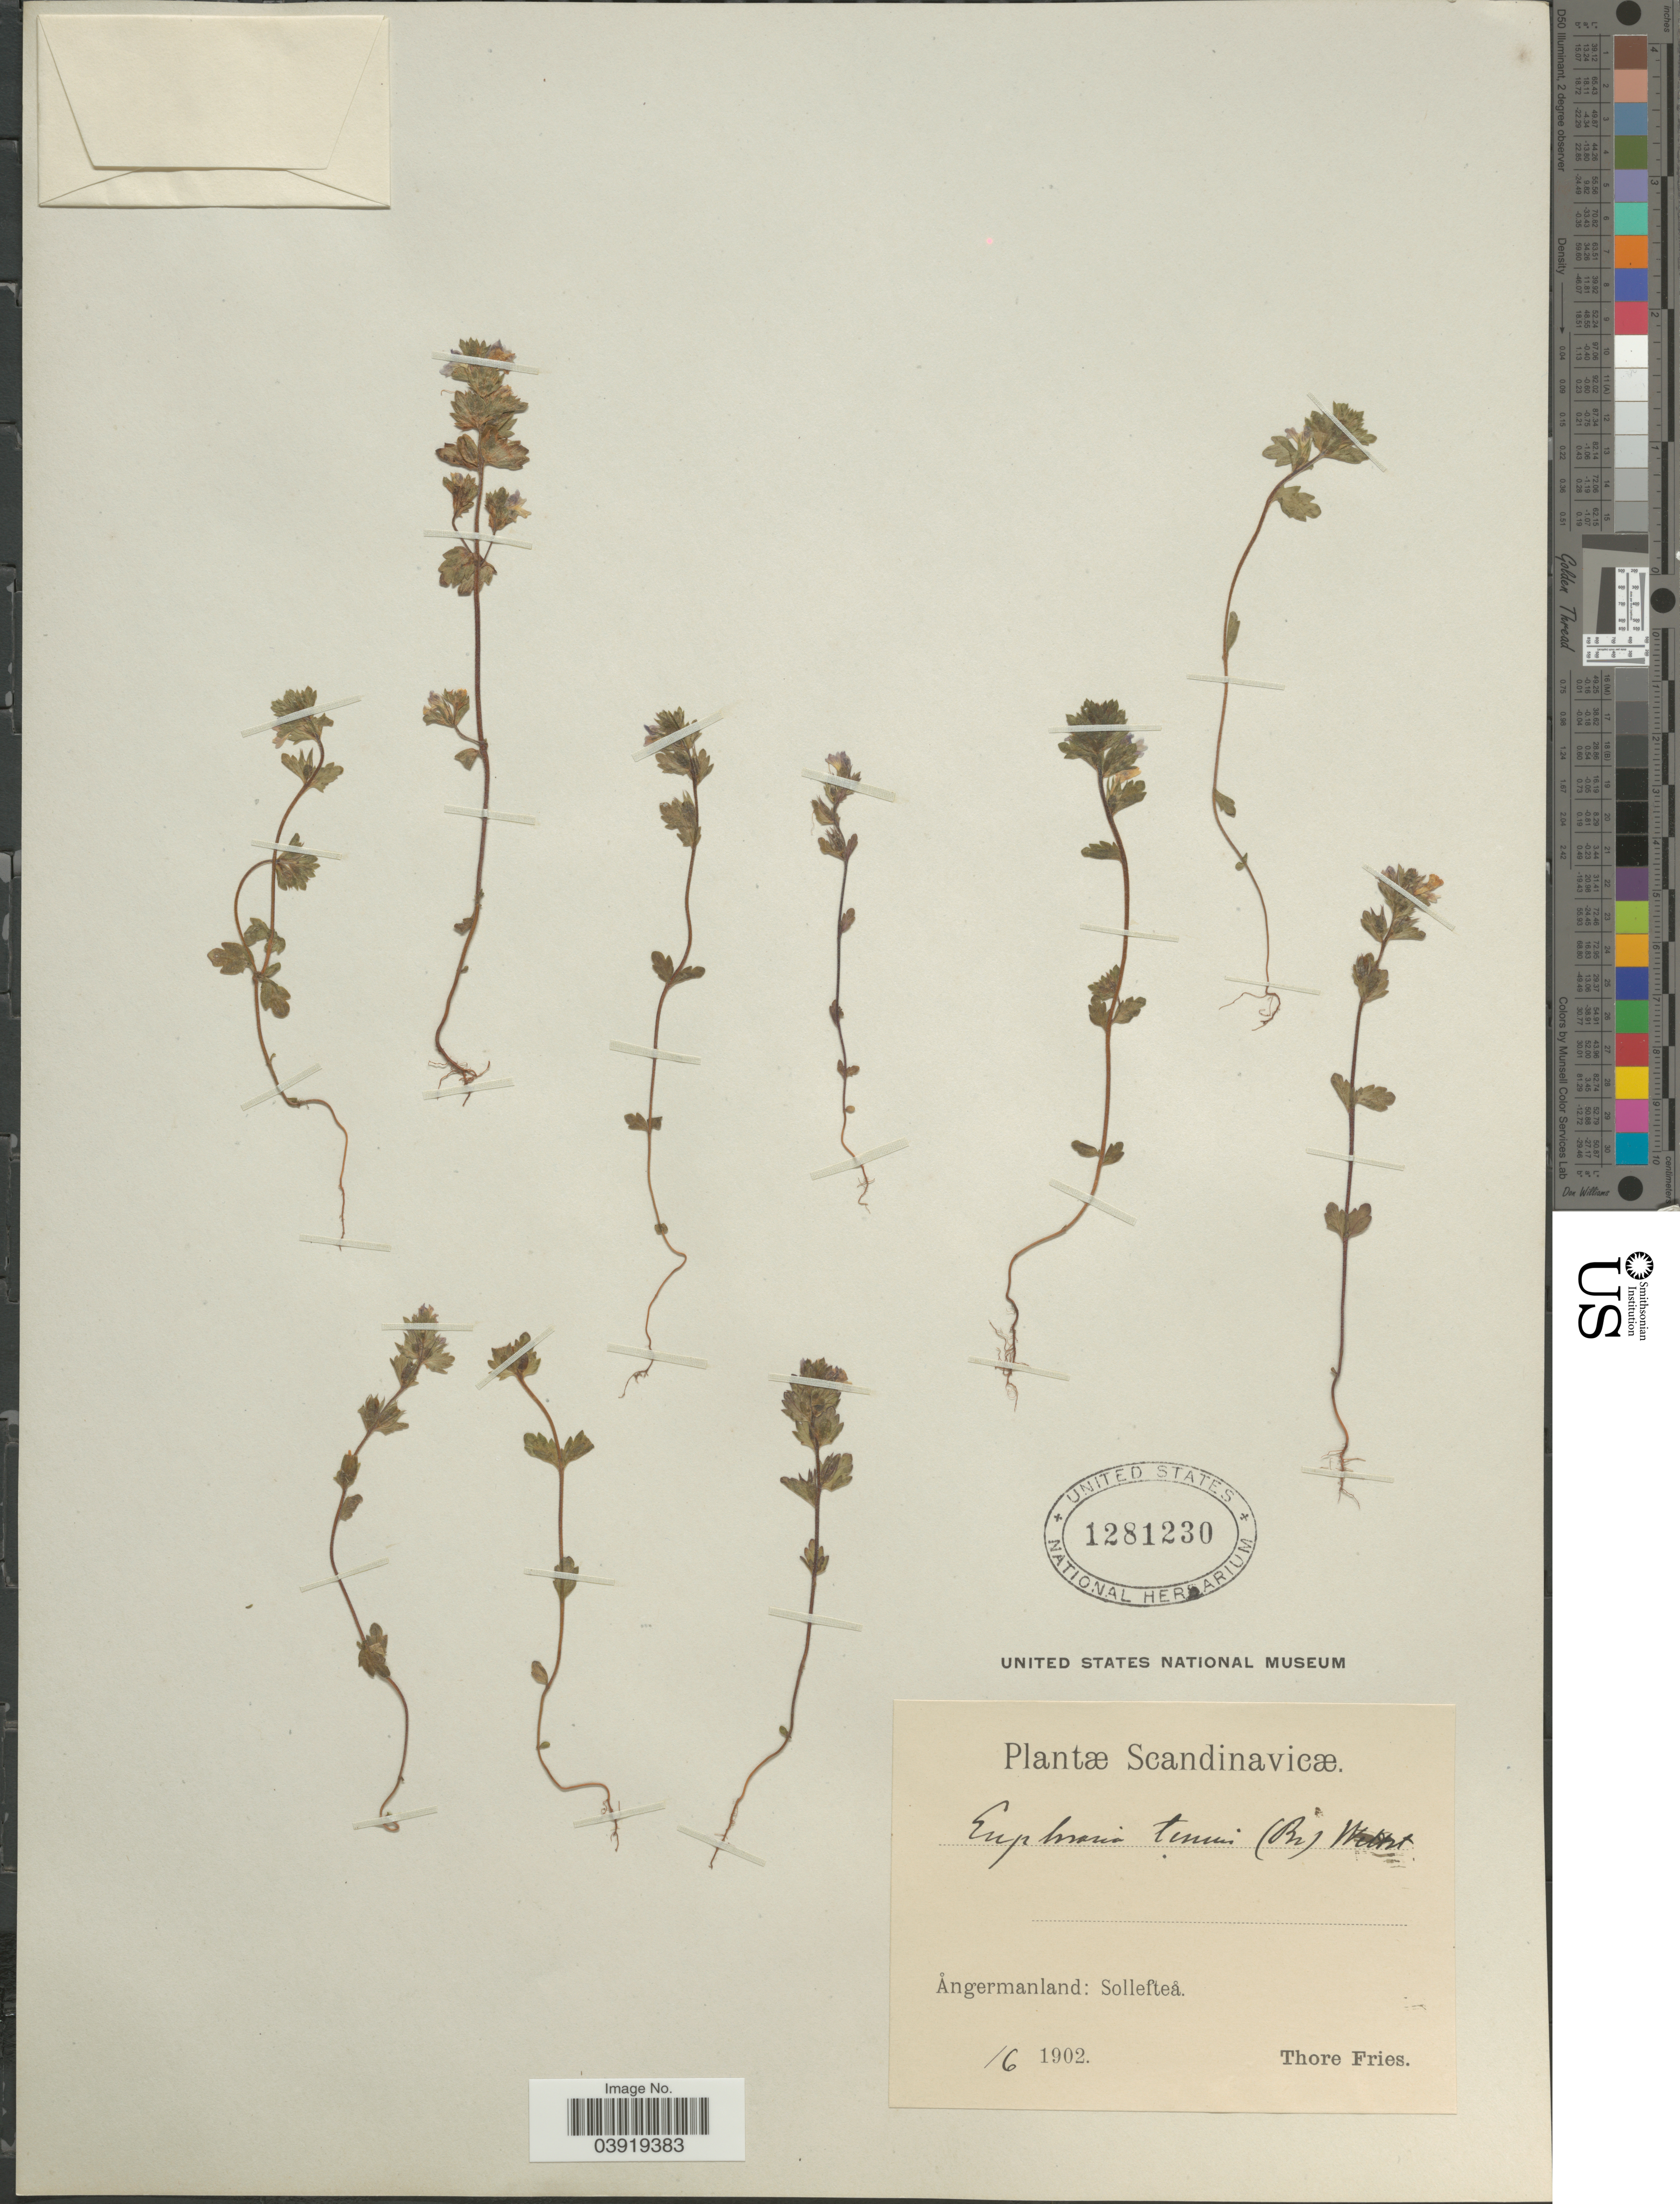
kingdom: Plantae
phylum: Tracheophyta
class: Magnoliopsida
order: Lamiales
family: Orobanchaceae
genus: Euphrasia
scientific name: Euphrasia tenuis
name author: Wettst.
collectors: T. C. E. Fries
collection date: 1902-06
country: Sweden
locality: Scandinavicæ. Angermanland: Sollefteå.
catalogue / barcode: US 1281230